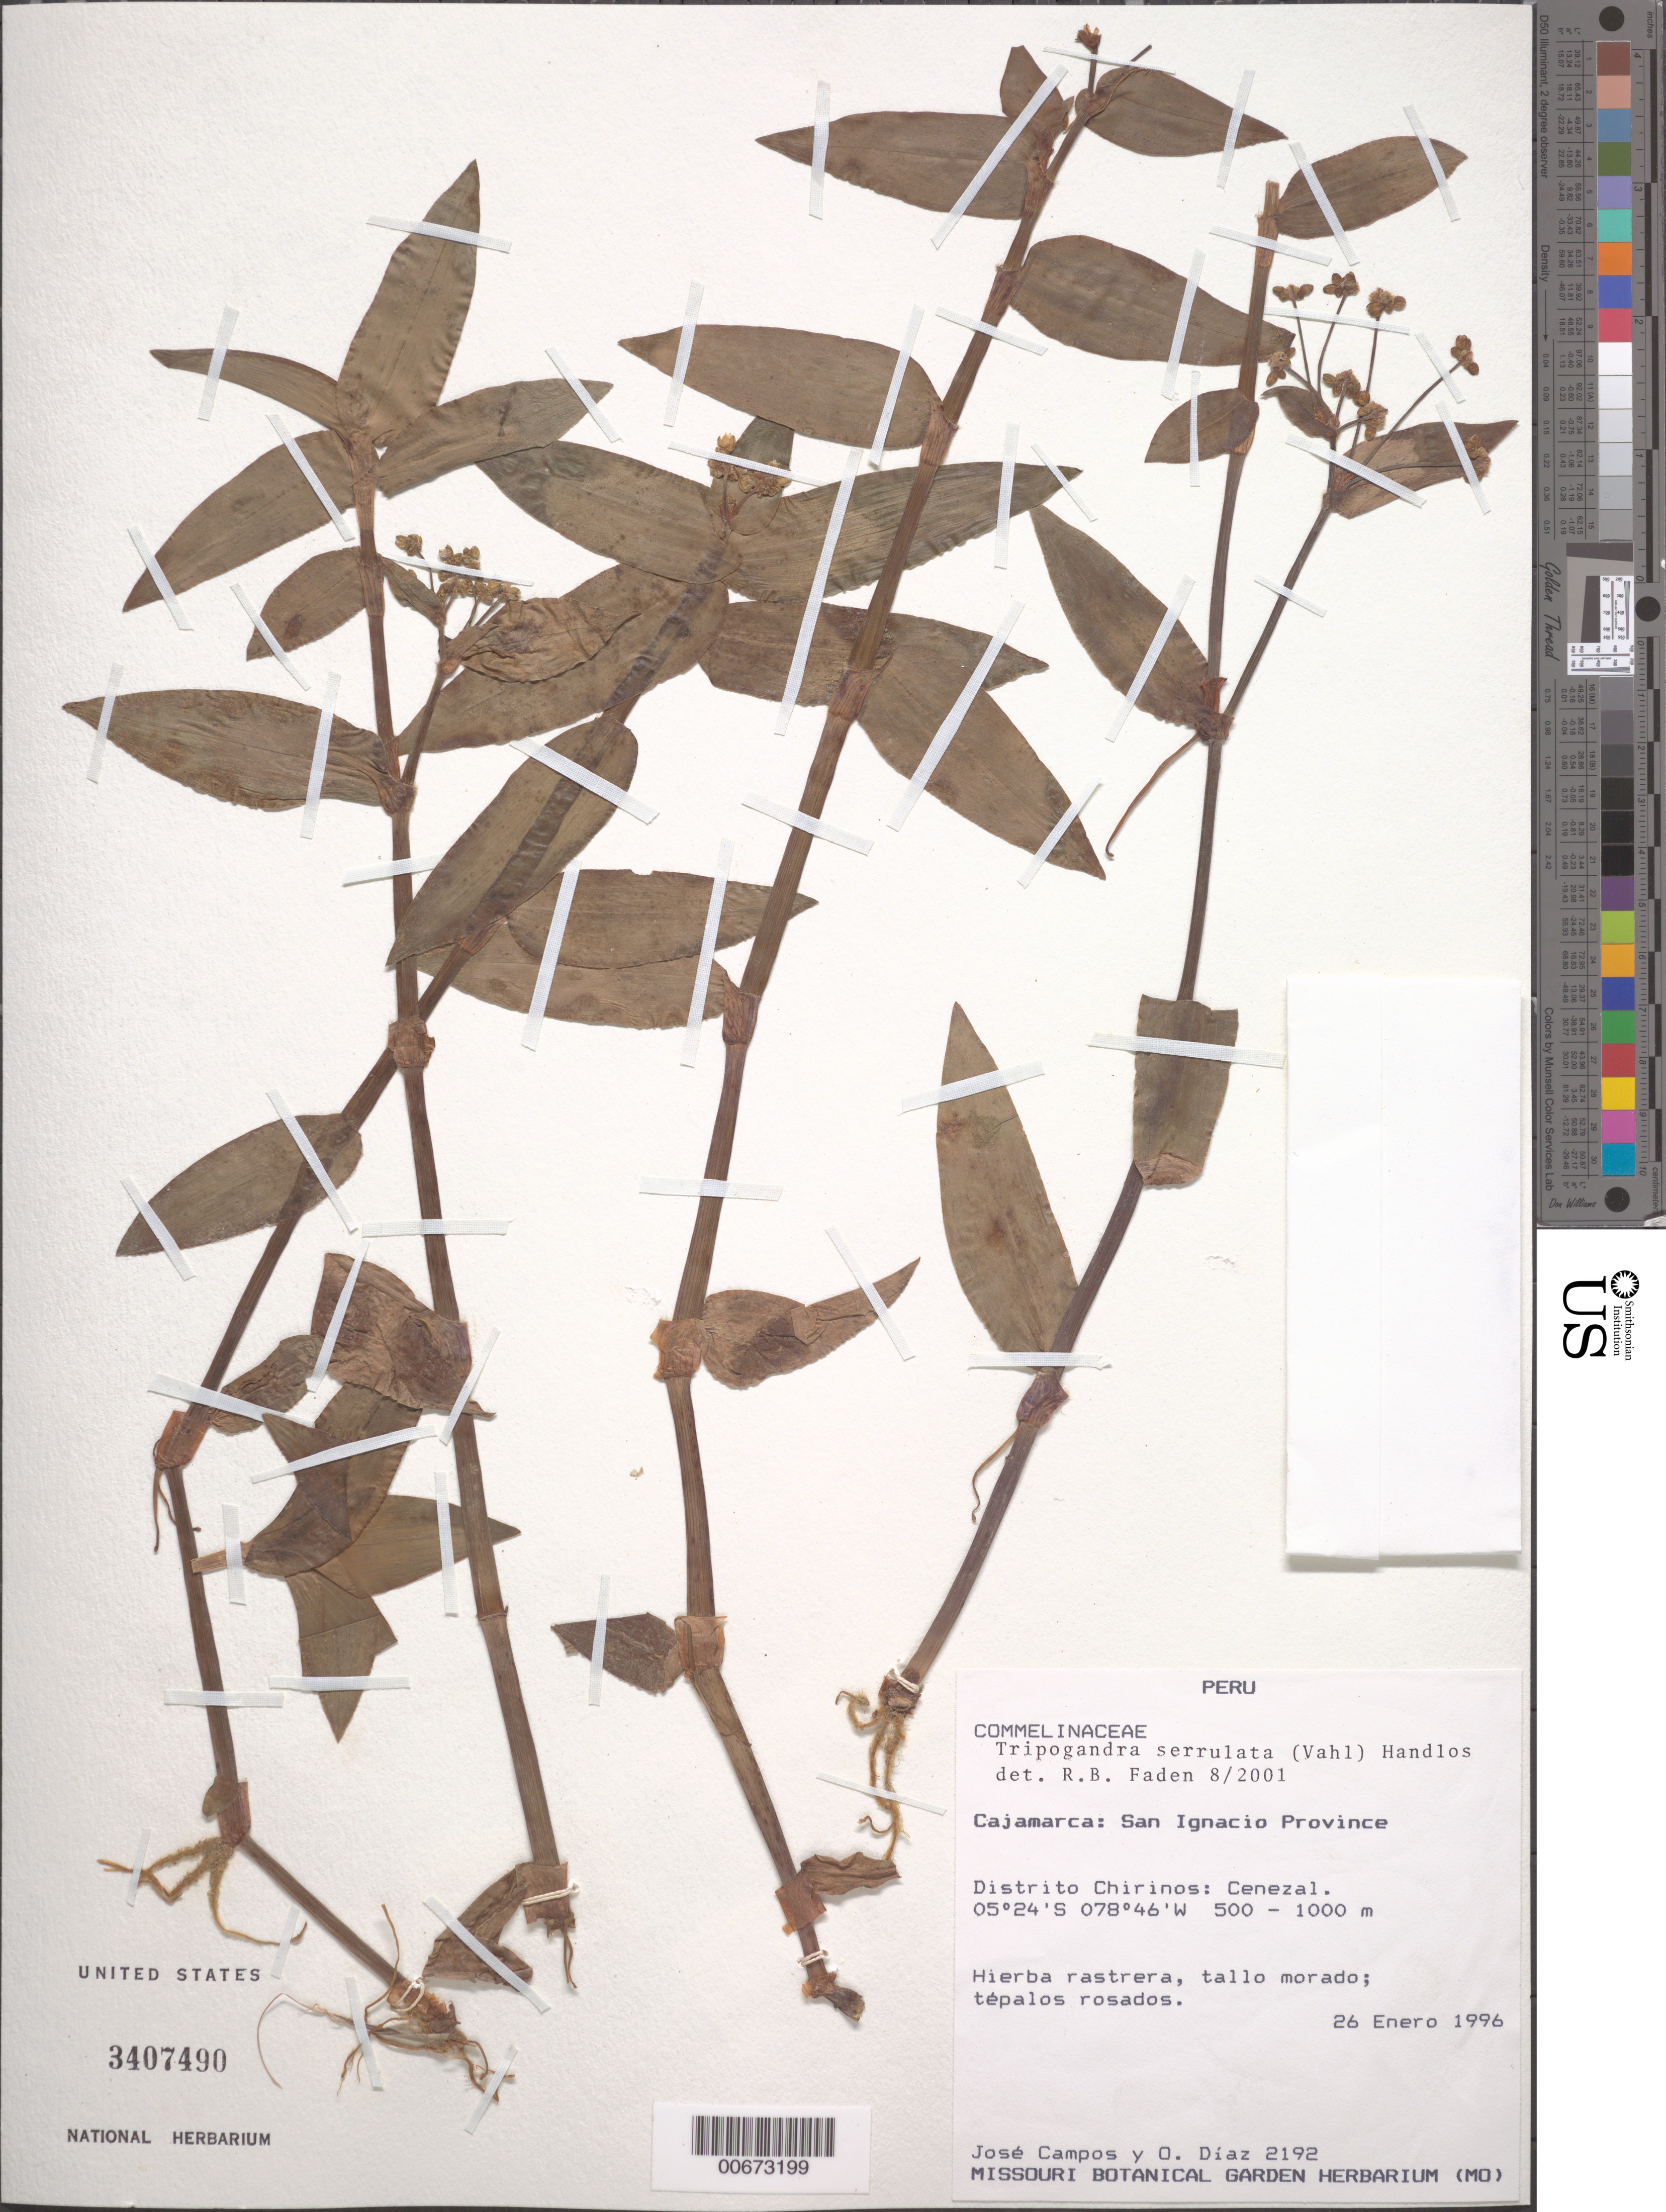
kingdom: Plantae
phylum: Tracheophyta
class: Liliopsida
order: Commelinales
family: Commelinaceae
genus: Tripogandra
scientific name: Tripogandra serrulata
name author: (Vahl) Handlos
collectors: J. Campos & O. Diaz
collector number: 2192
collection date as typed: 26 Jan 1996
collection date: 1996-01-26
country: Peru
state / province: Cajamarca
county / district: San Ignacio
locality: Chirinos, Cenezal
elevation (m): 500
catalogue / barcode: US 3407490